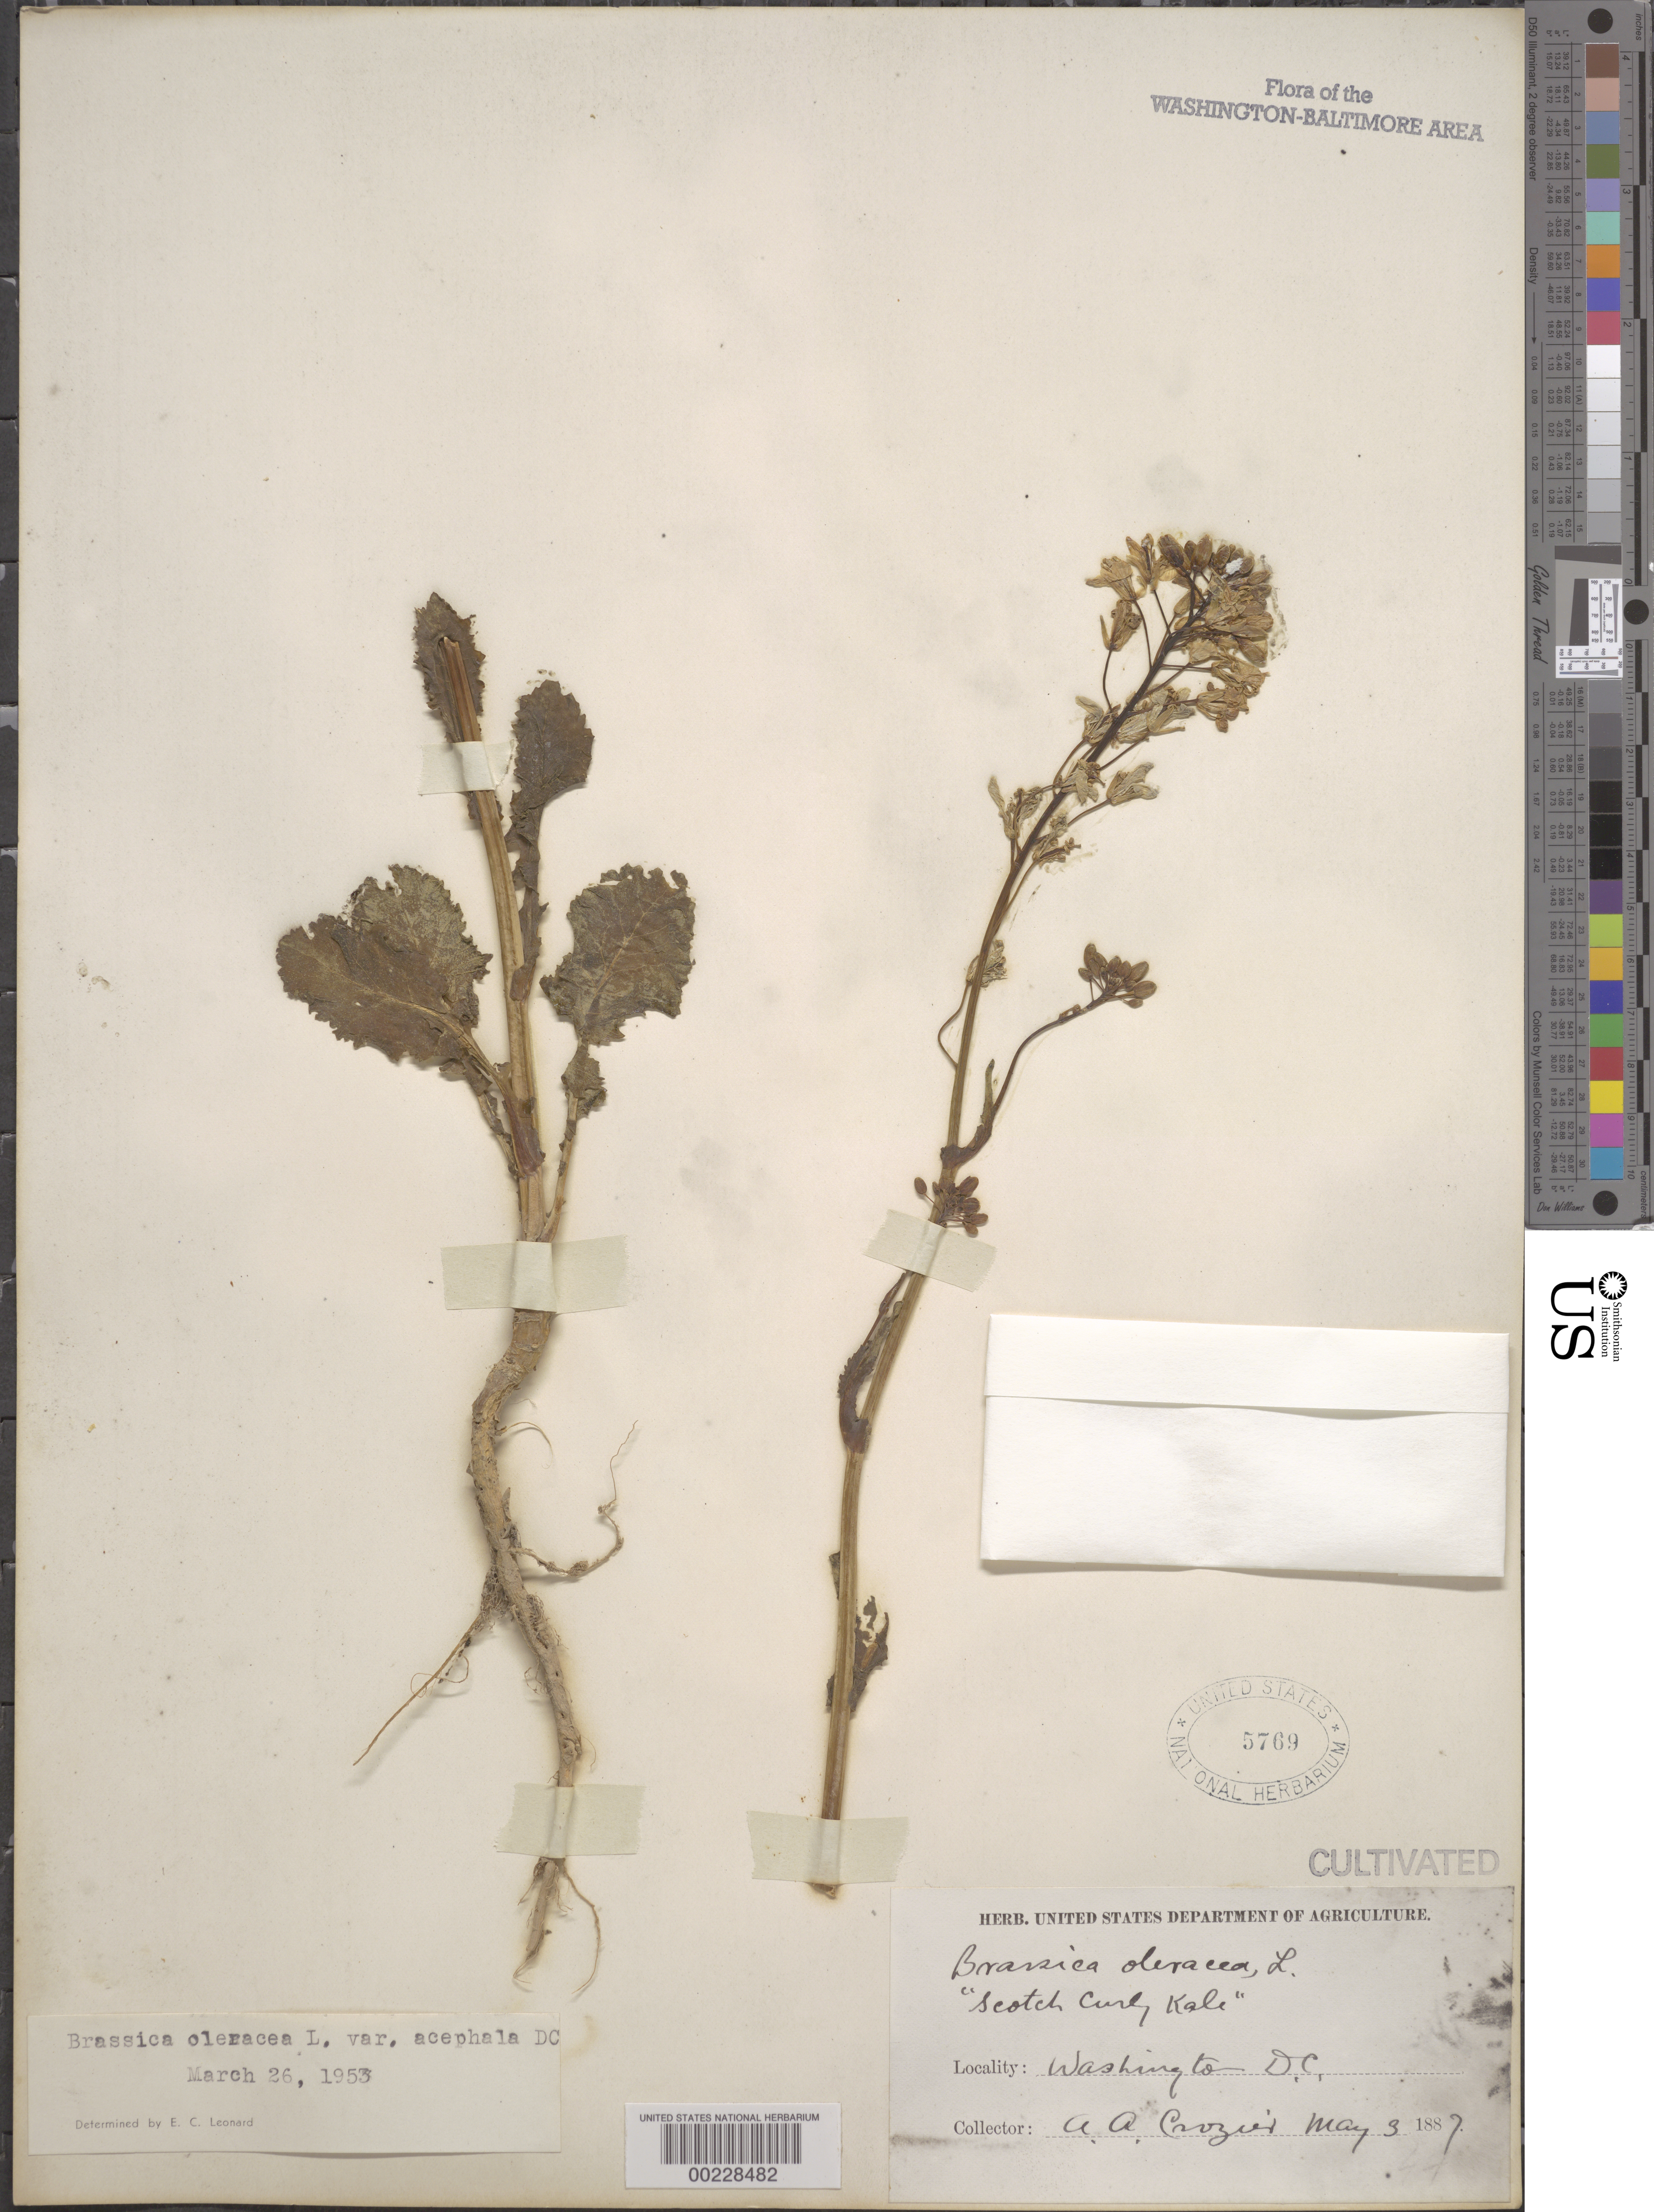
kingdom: Plantae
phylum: Tracheophyta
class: Magnoliopsida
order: Brassicales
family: Brassicaceae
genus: Brassica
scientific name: Brassica oleracea var. acephala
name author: DC.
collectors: A. Crozier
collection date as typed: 03 May 1887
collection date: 1887-05-03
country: United States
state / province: District of Columbia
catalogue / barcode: US 5769